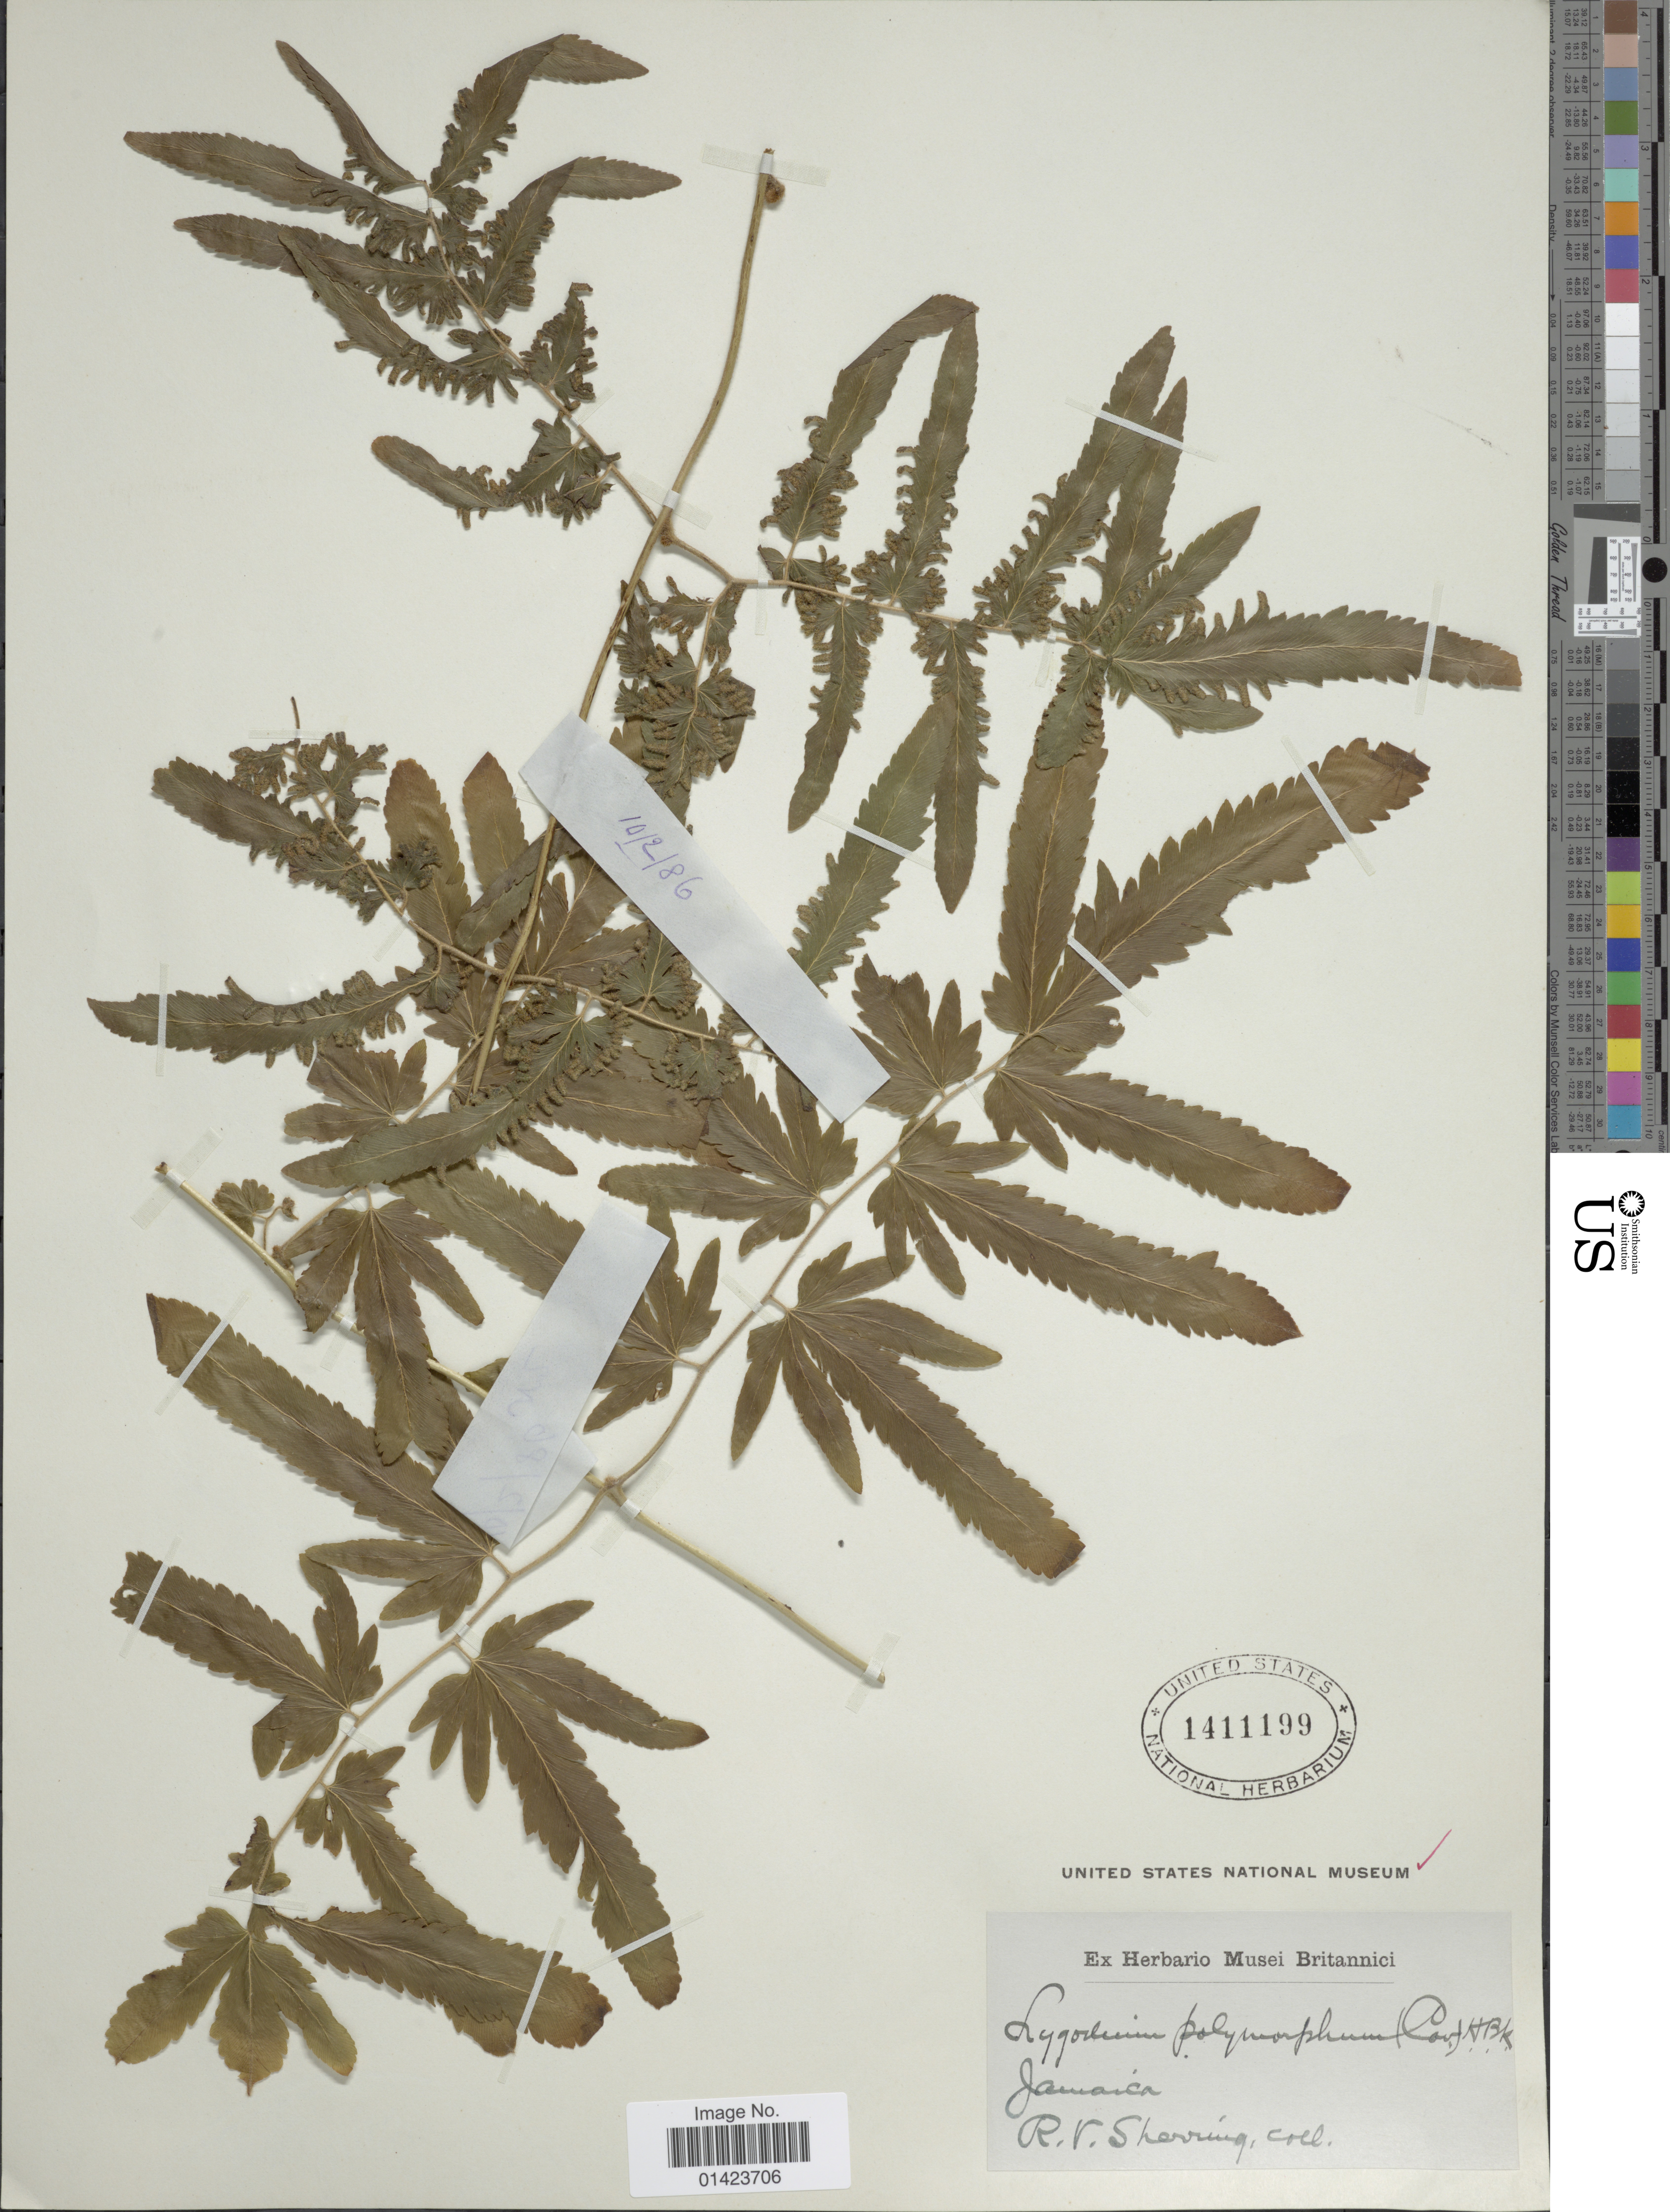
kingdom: Plantae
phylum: Tracheophyta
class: Polypodiopsida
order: Schizaeales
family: Lygodiaceae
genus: Lygodium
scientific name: Lygodium venustum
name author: Sw.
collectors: R. Sherring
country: Jamaica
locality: Jamaica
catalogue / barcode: US 1411199